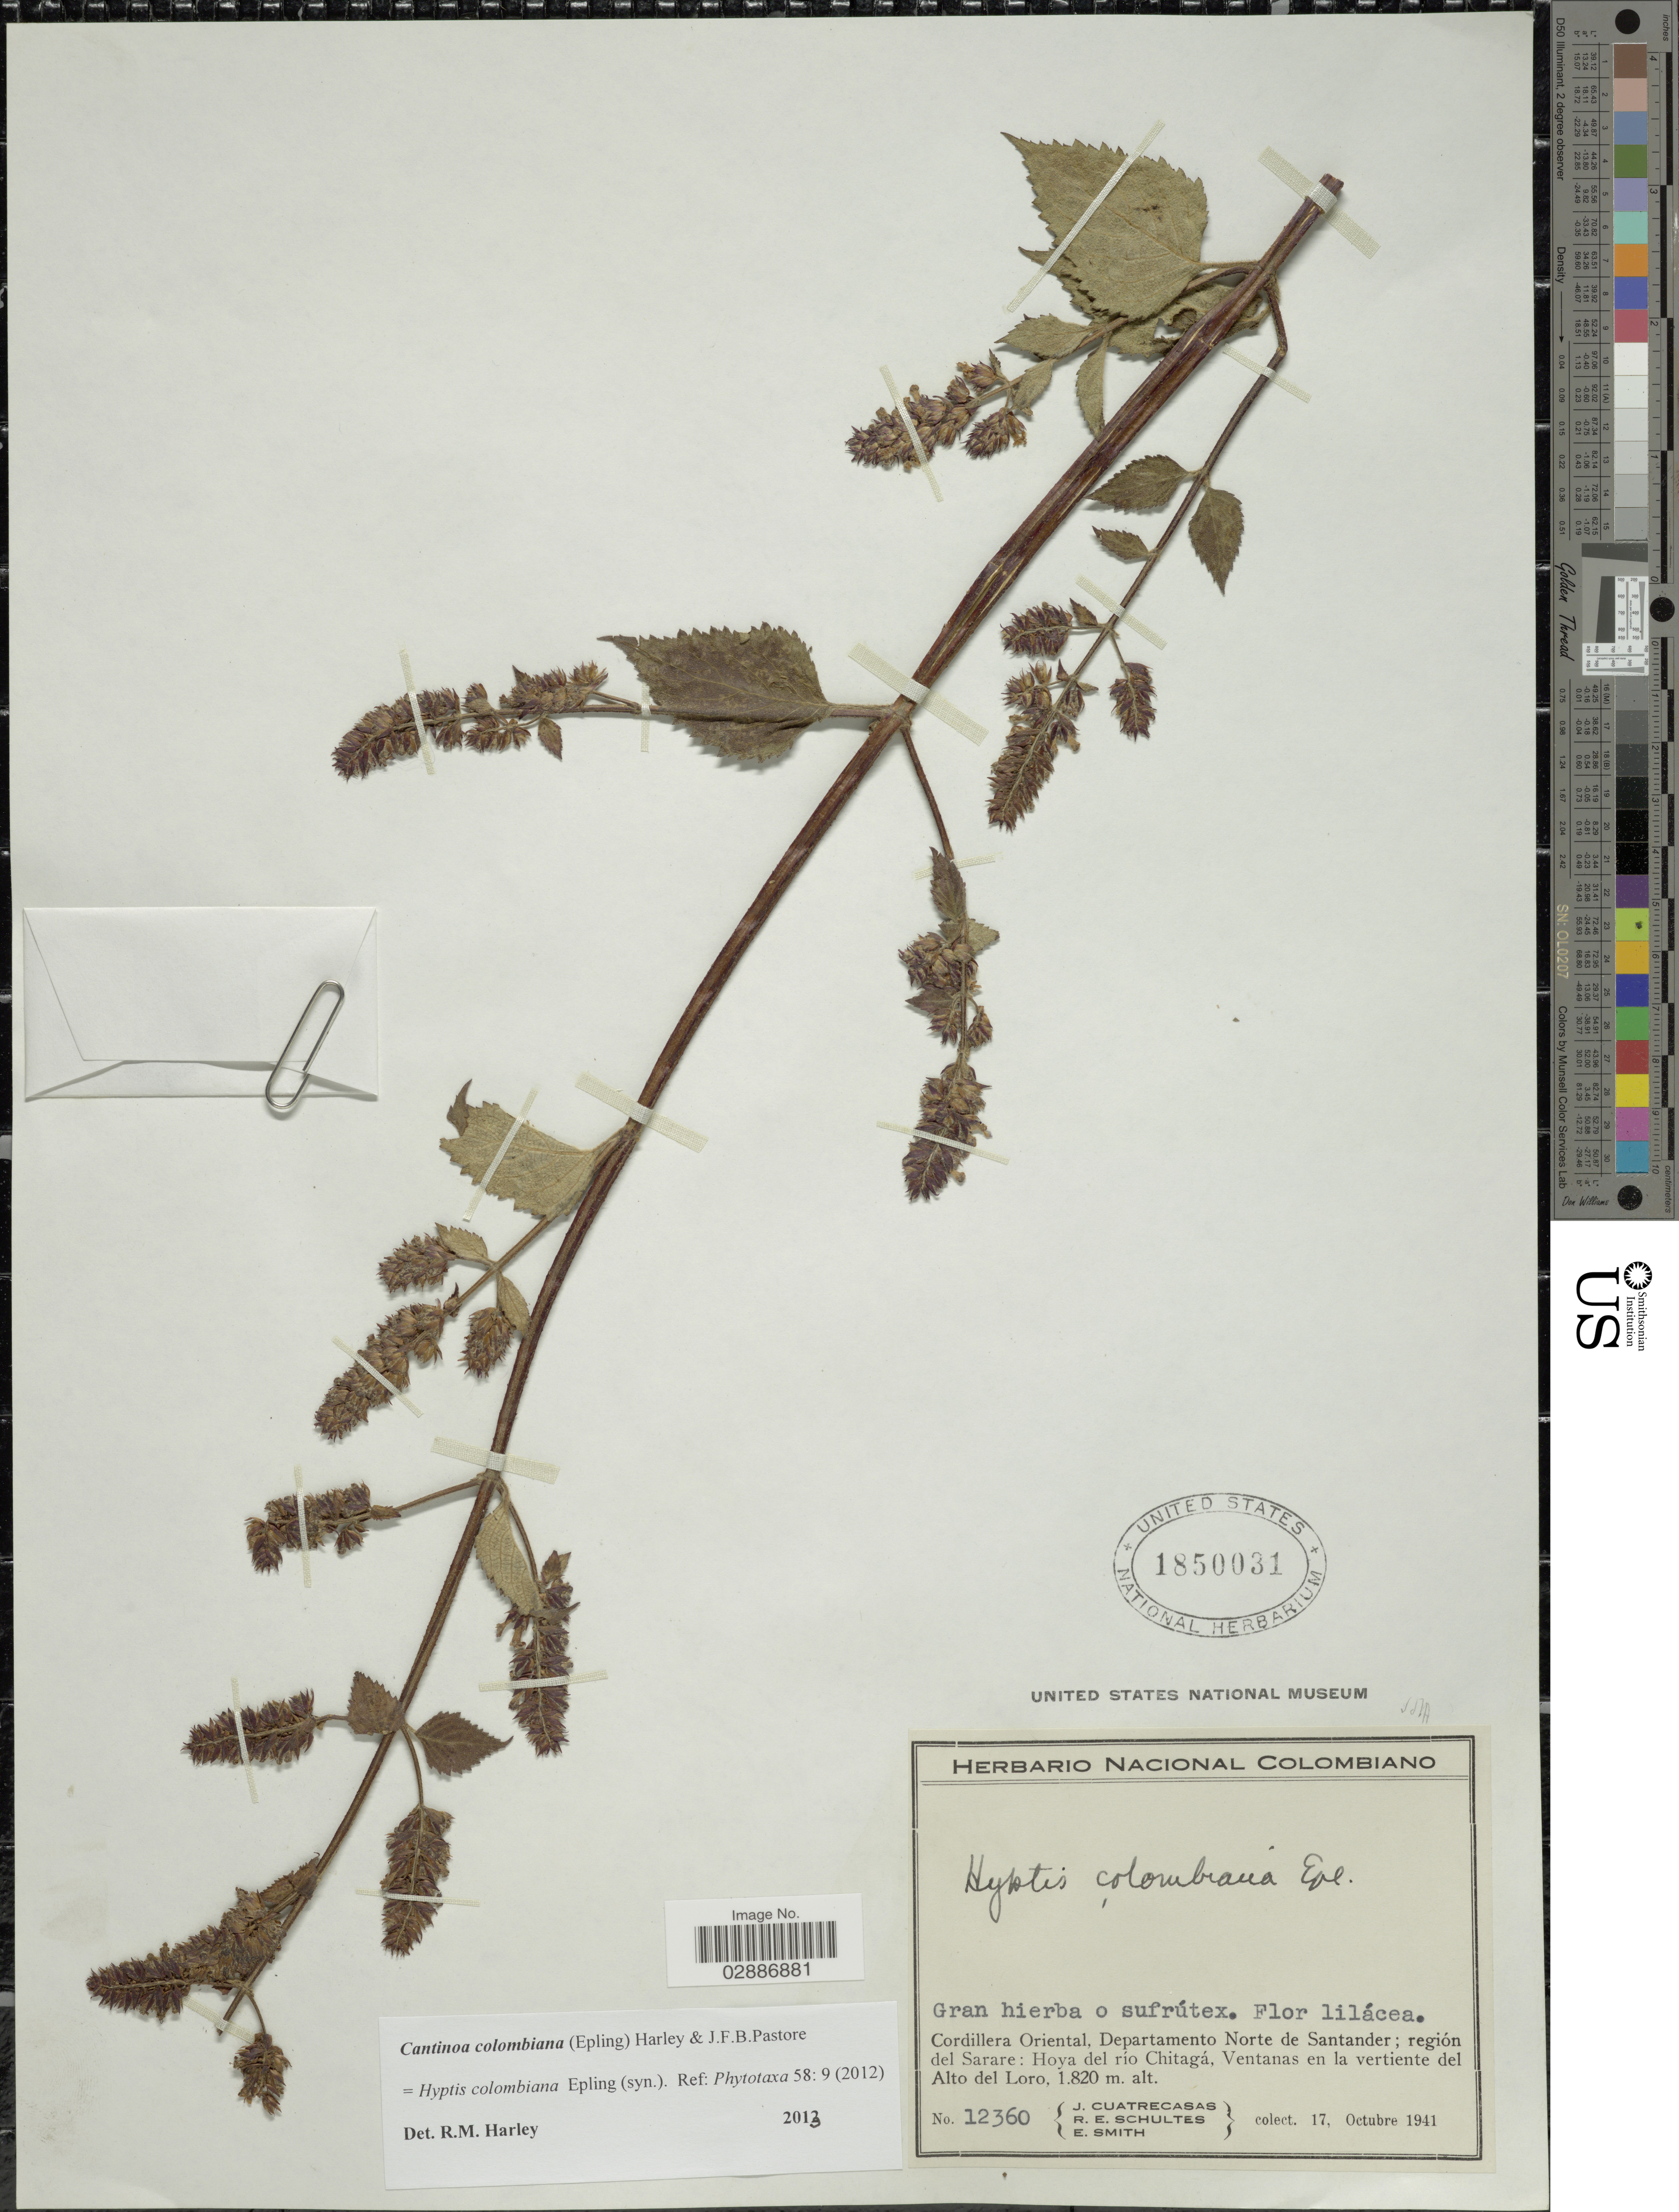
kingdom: Plantae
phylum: Tracheophyta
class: Magnoliopsida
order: Lamiales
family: Lamiaceae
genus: Cantinoa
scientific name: Cantinoa colombiana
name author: (Epling) Harley & J.F.B. Pastore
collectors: J. Cuatrecasas, R. E. Schultes & E. Smith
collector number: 12360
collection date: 1941-10-17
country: Colombia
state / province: Norte de Santander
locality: Cordillera Oriental, Departamento Norte de Santander ; región del Sarare : Hoya del río Chitagá, Ventanas en la vertiente del Alto del Loro.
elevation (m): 1820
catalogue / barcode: US 1850031